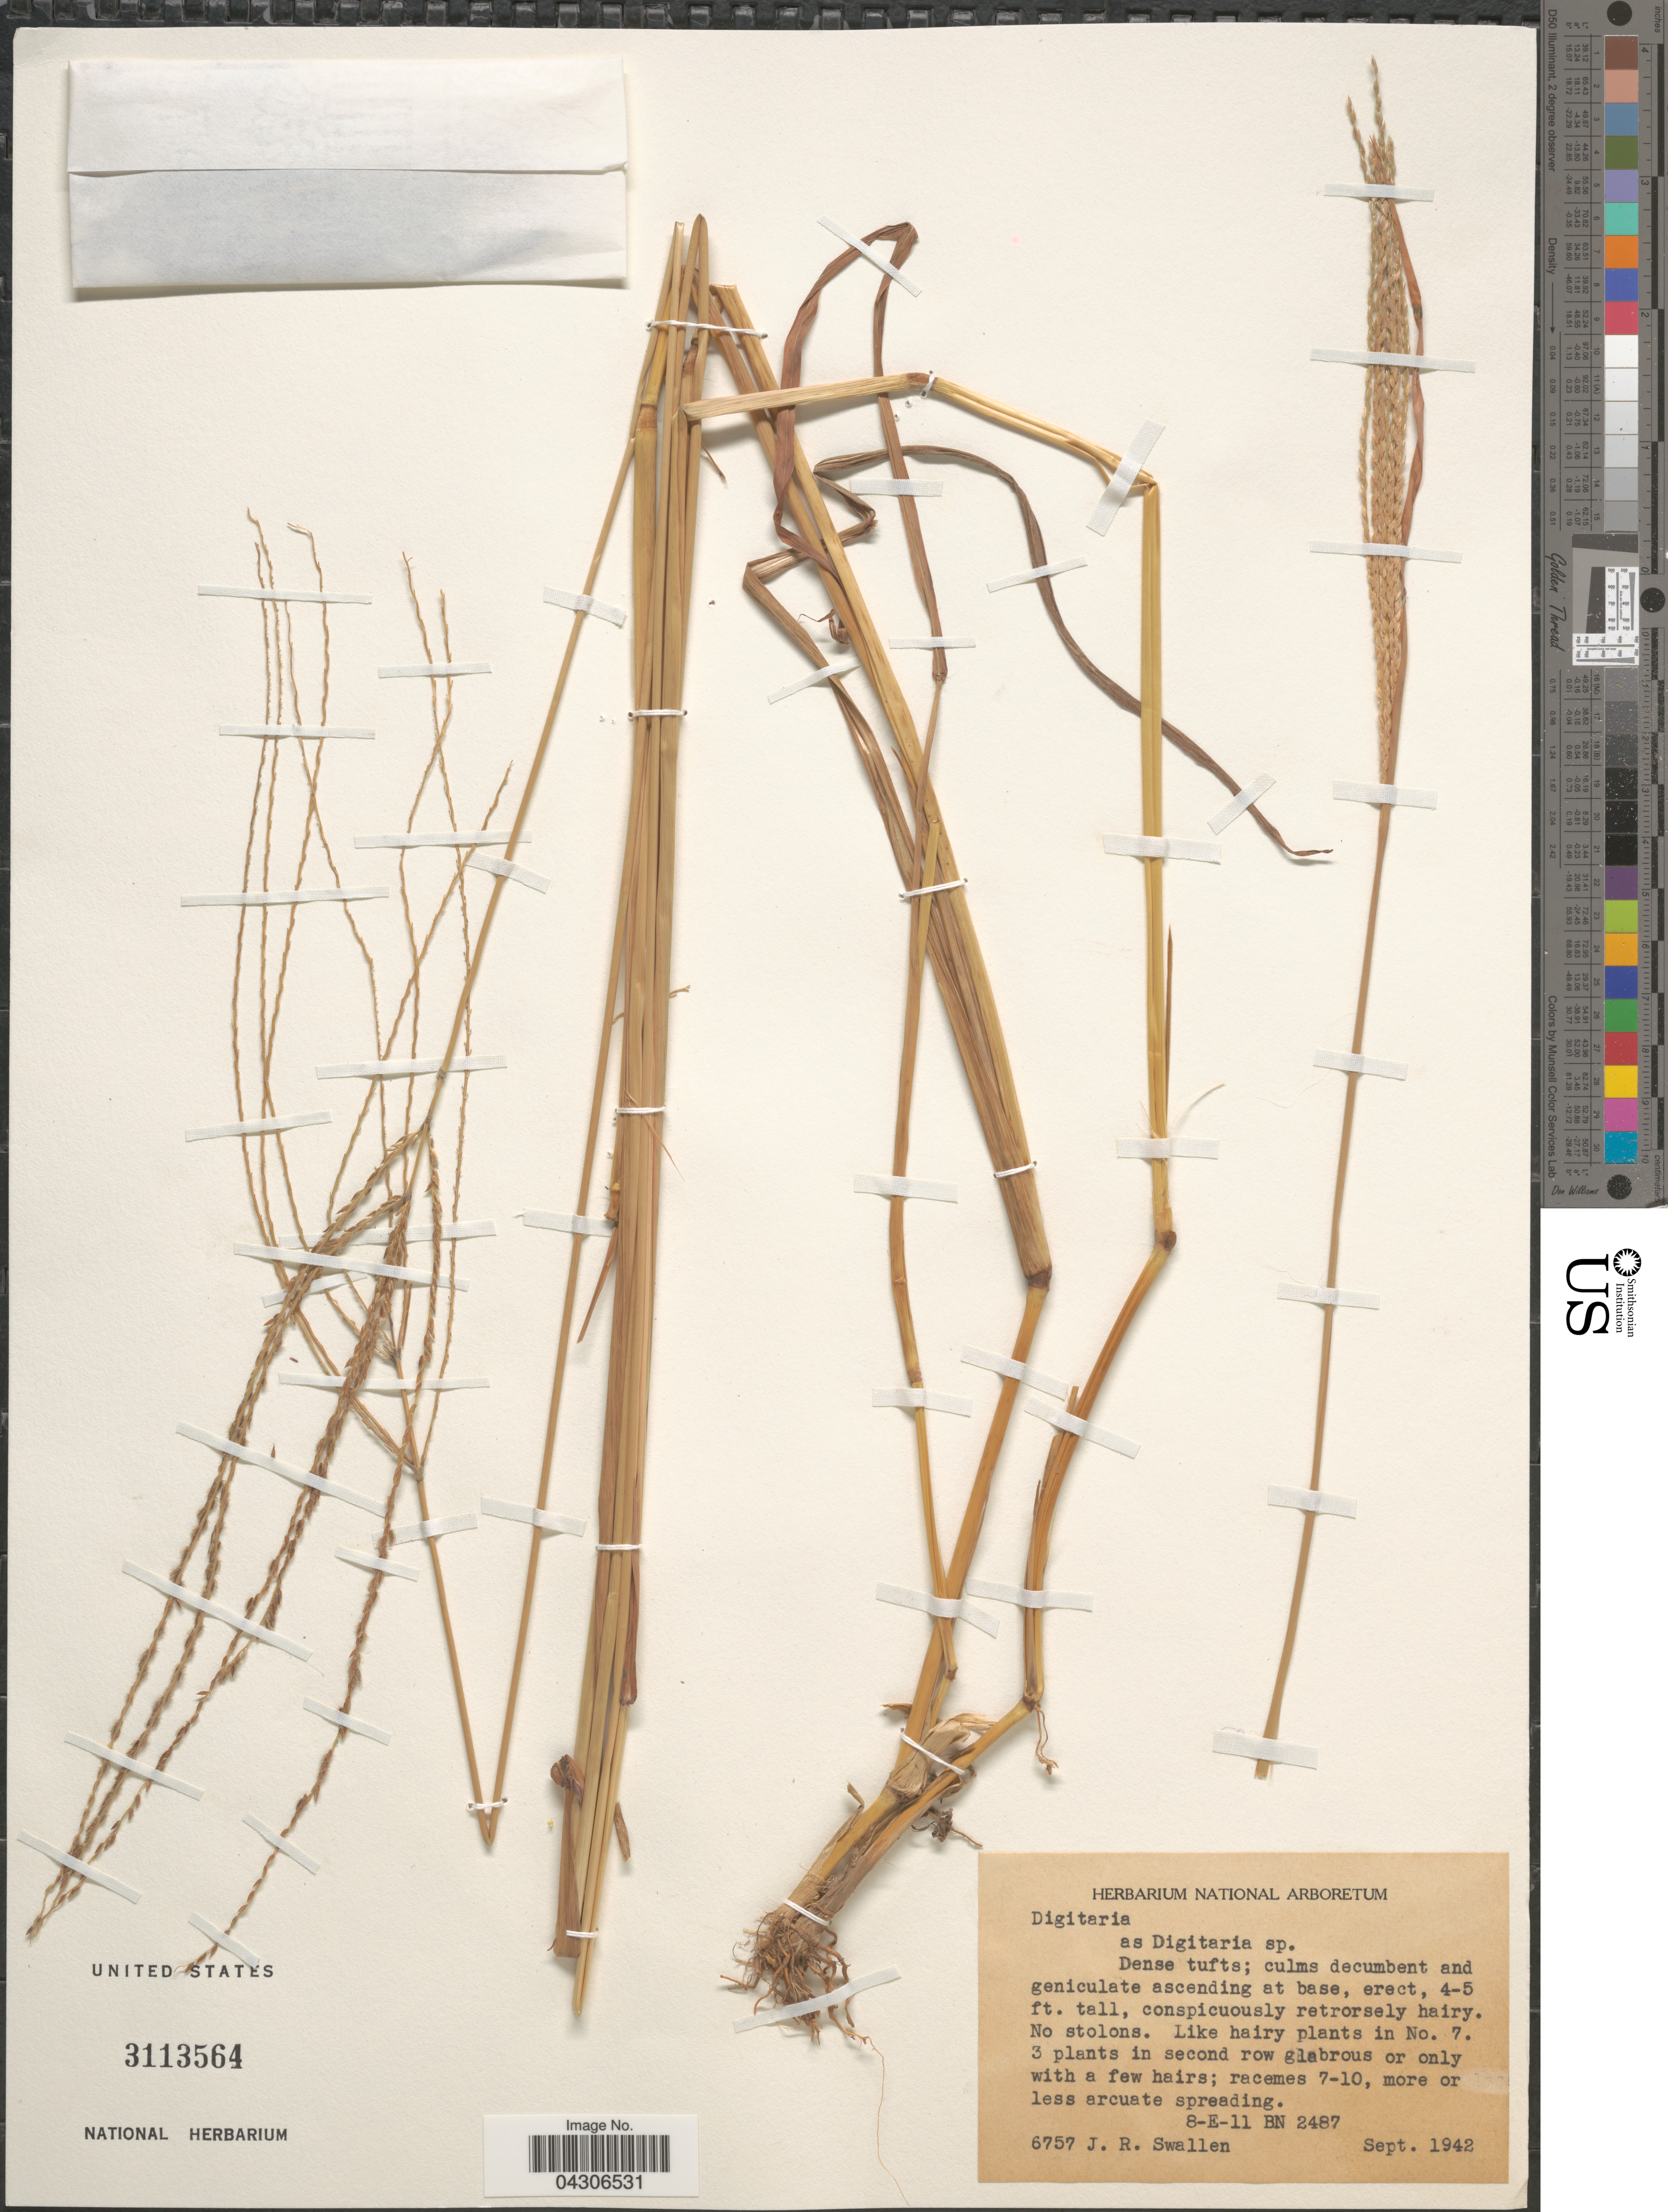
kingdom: Plantae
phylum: Tracheophyta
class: Liliopsida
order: Poales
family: Poaceae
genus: Digitaria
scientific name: Digitaria sp.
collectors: J. R. Swallen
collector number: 6757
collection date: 1942-09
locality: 8-E-11 BN 2487.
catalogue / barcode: US 3113564